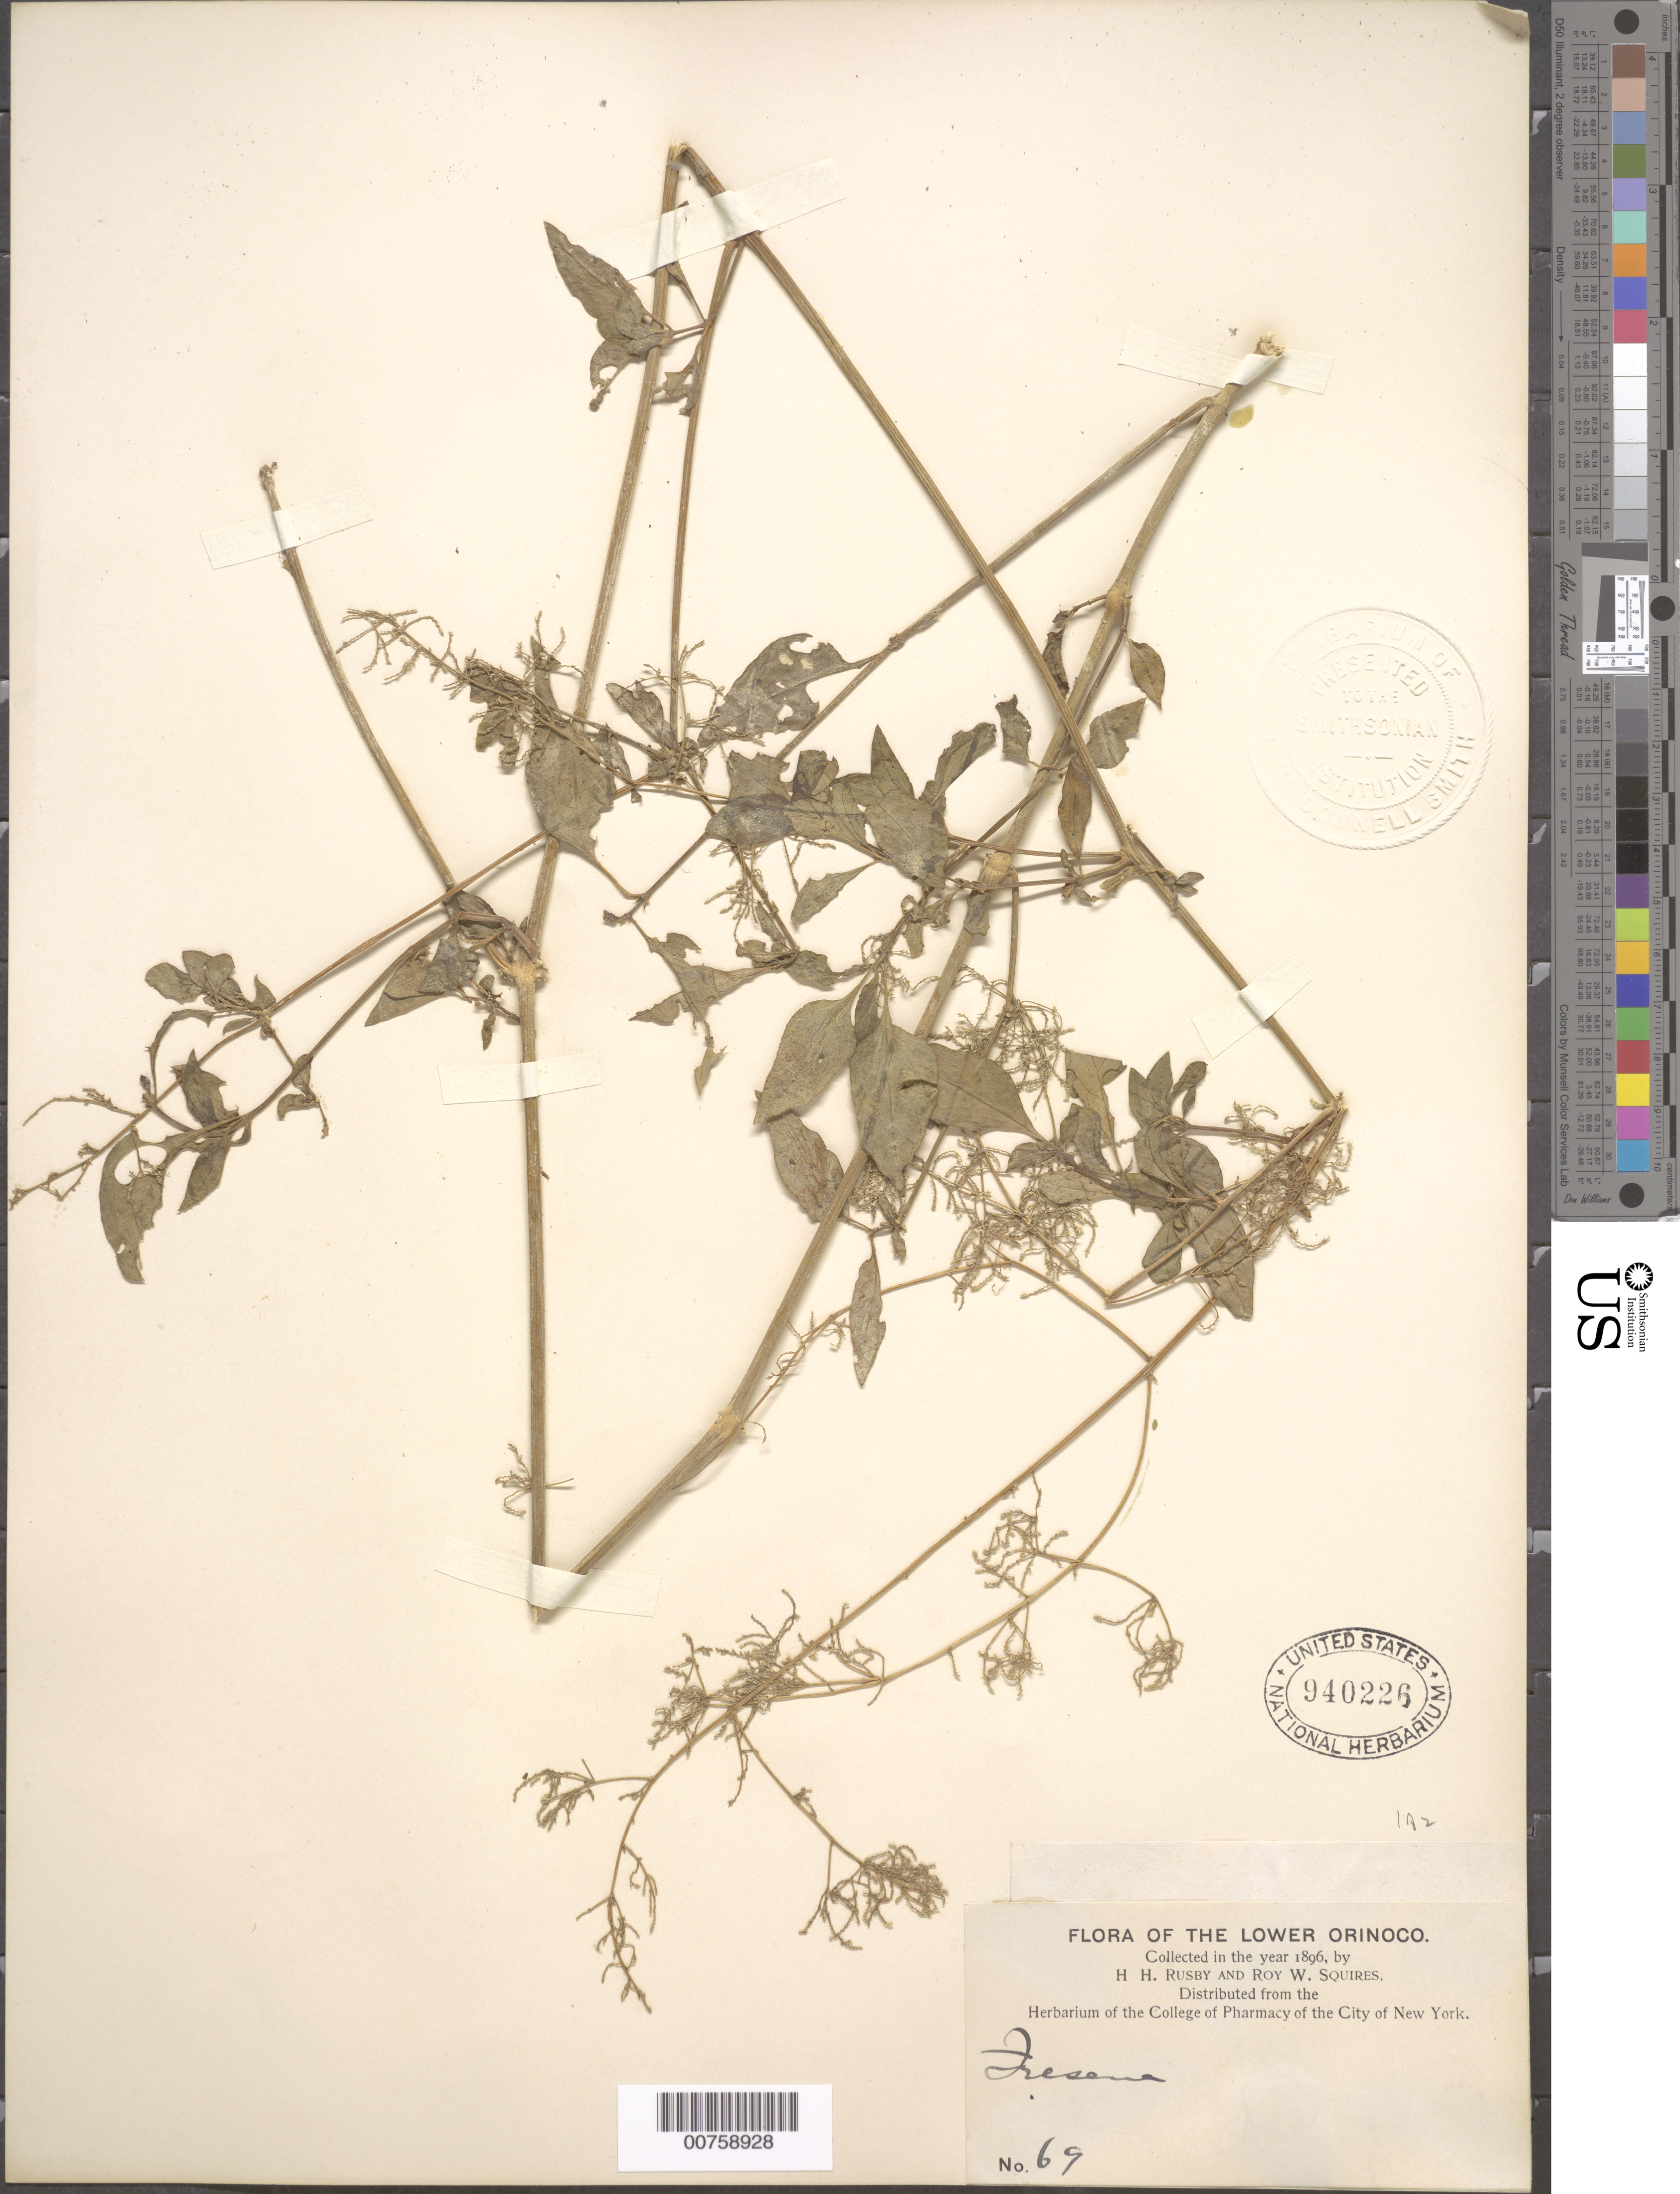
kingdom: Plantae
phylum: Tracheophyta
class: Magnoliopsida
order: Caryophyllales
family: Amaranthaceae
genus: Iresine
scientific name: Iresine diffusa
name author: Humb. & Bonpl. ex Willd.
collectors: H. H. Rusby & R. Squires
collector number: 69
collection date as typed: April 1896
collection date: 1896-04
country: Venezuela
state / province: Delta Amacuro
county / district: Antonio Díaz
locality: Lower Orinoco, Sacupana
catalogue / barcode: US 940226